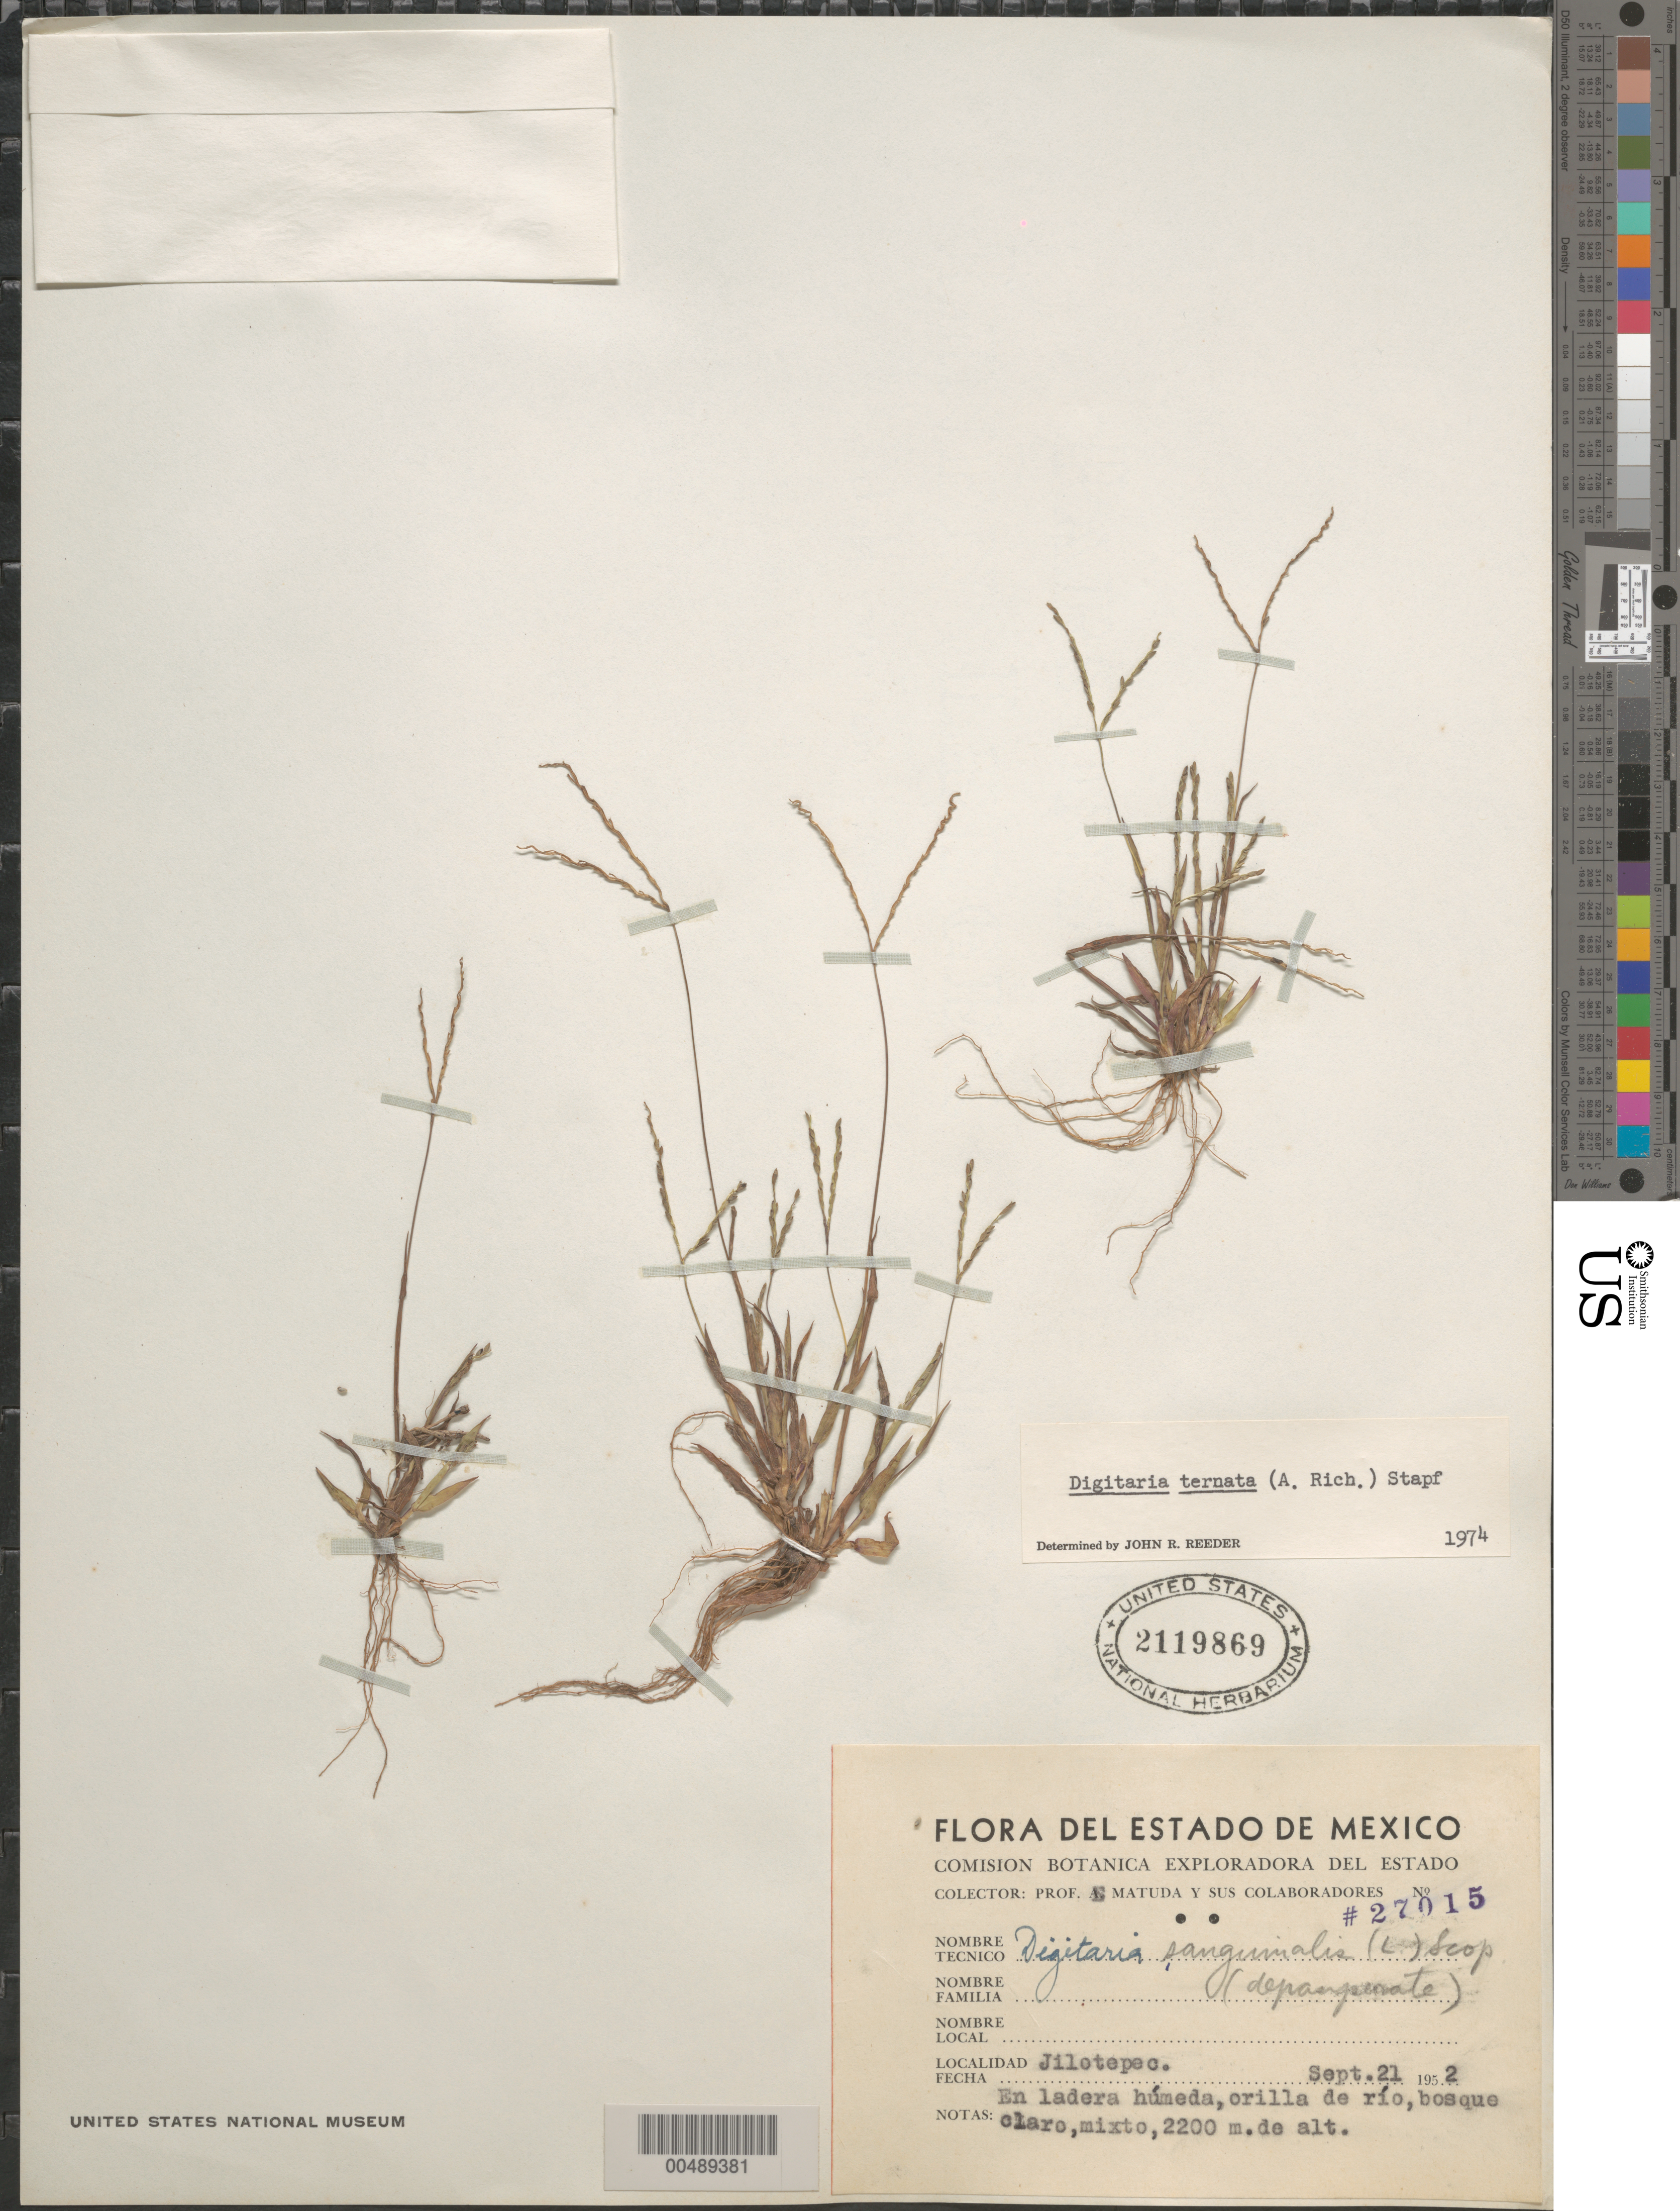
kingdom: Plantae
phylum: Tracheophyta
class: Liliopsida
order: Poales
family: Poaceae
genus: Digitaria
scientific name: Digitaria ternata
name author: (Hochr. ex A. Rich.) Stapf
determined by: Reeder, J. R., (UNITED STATES)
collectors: E. Matuda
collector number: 27015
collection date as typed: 21 Sep 1952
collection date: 1952-09-21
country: Mexico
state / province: México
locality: Jilotepec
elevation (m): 2200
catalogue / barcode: US 2119869